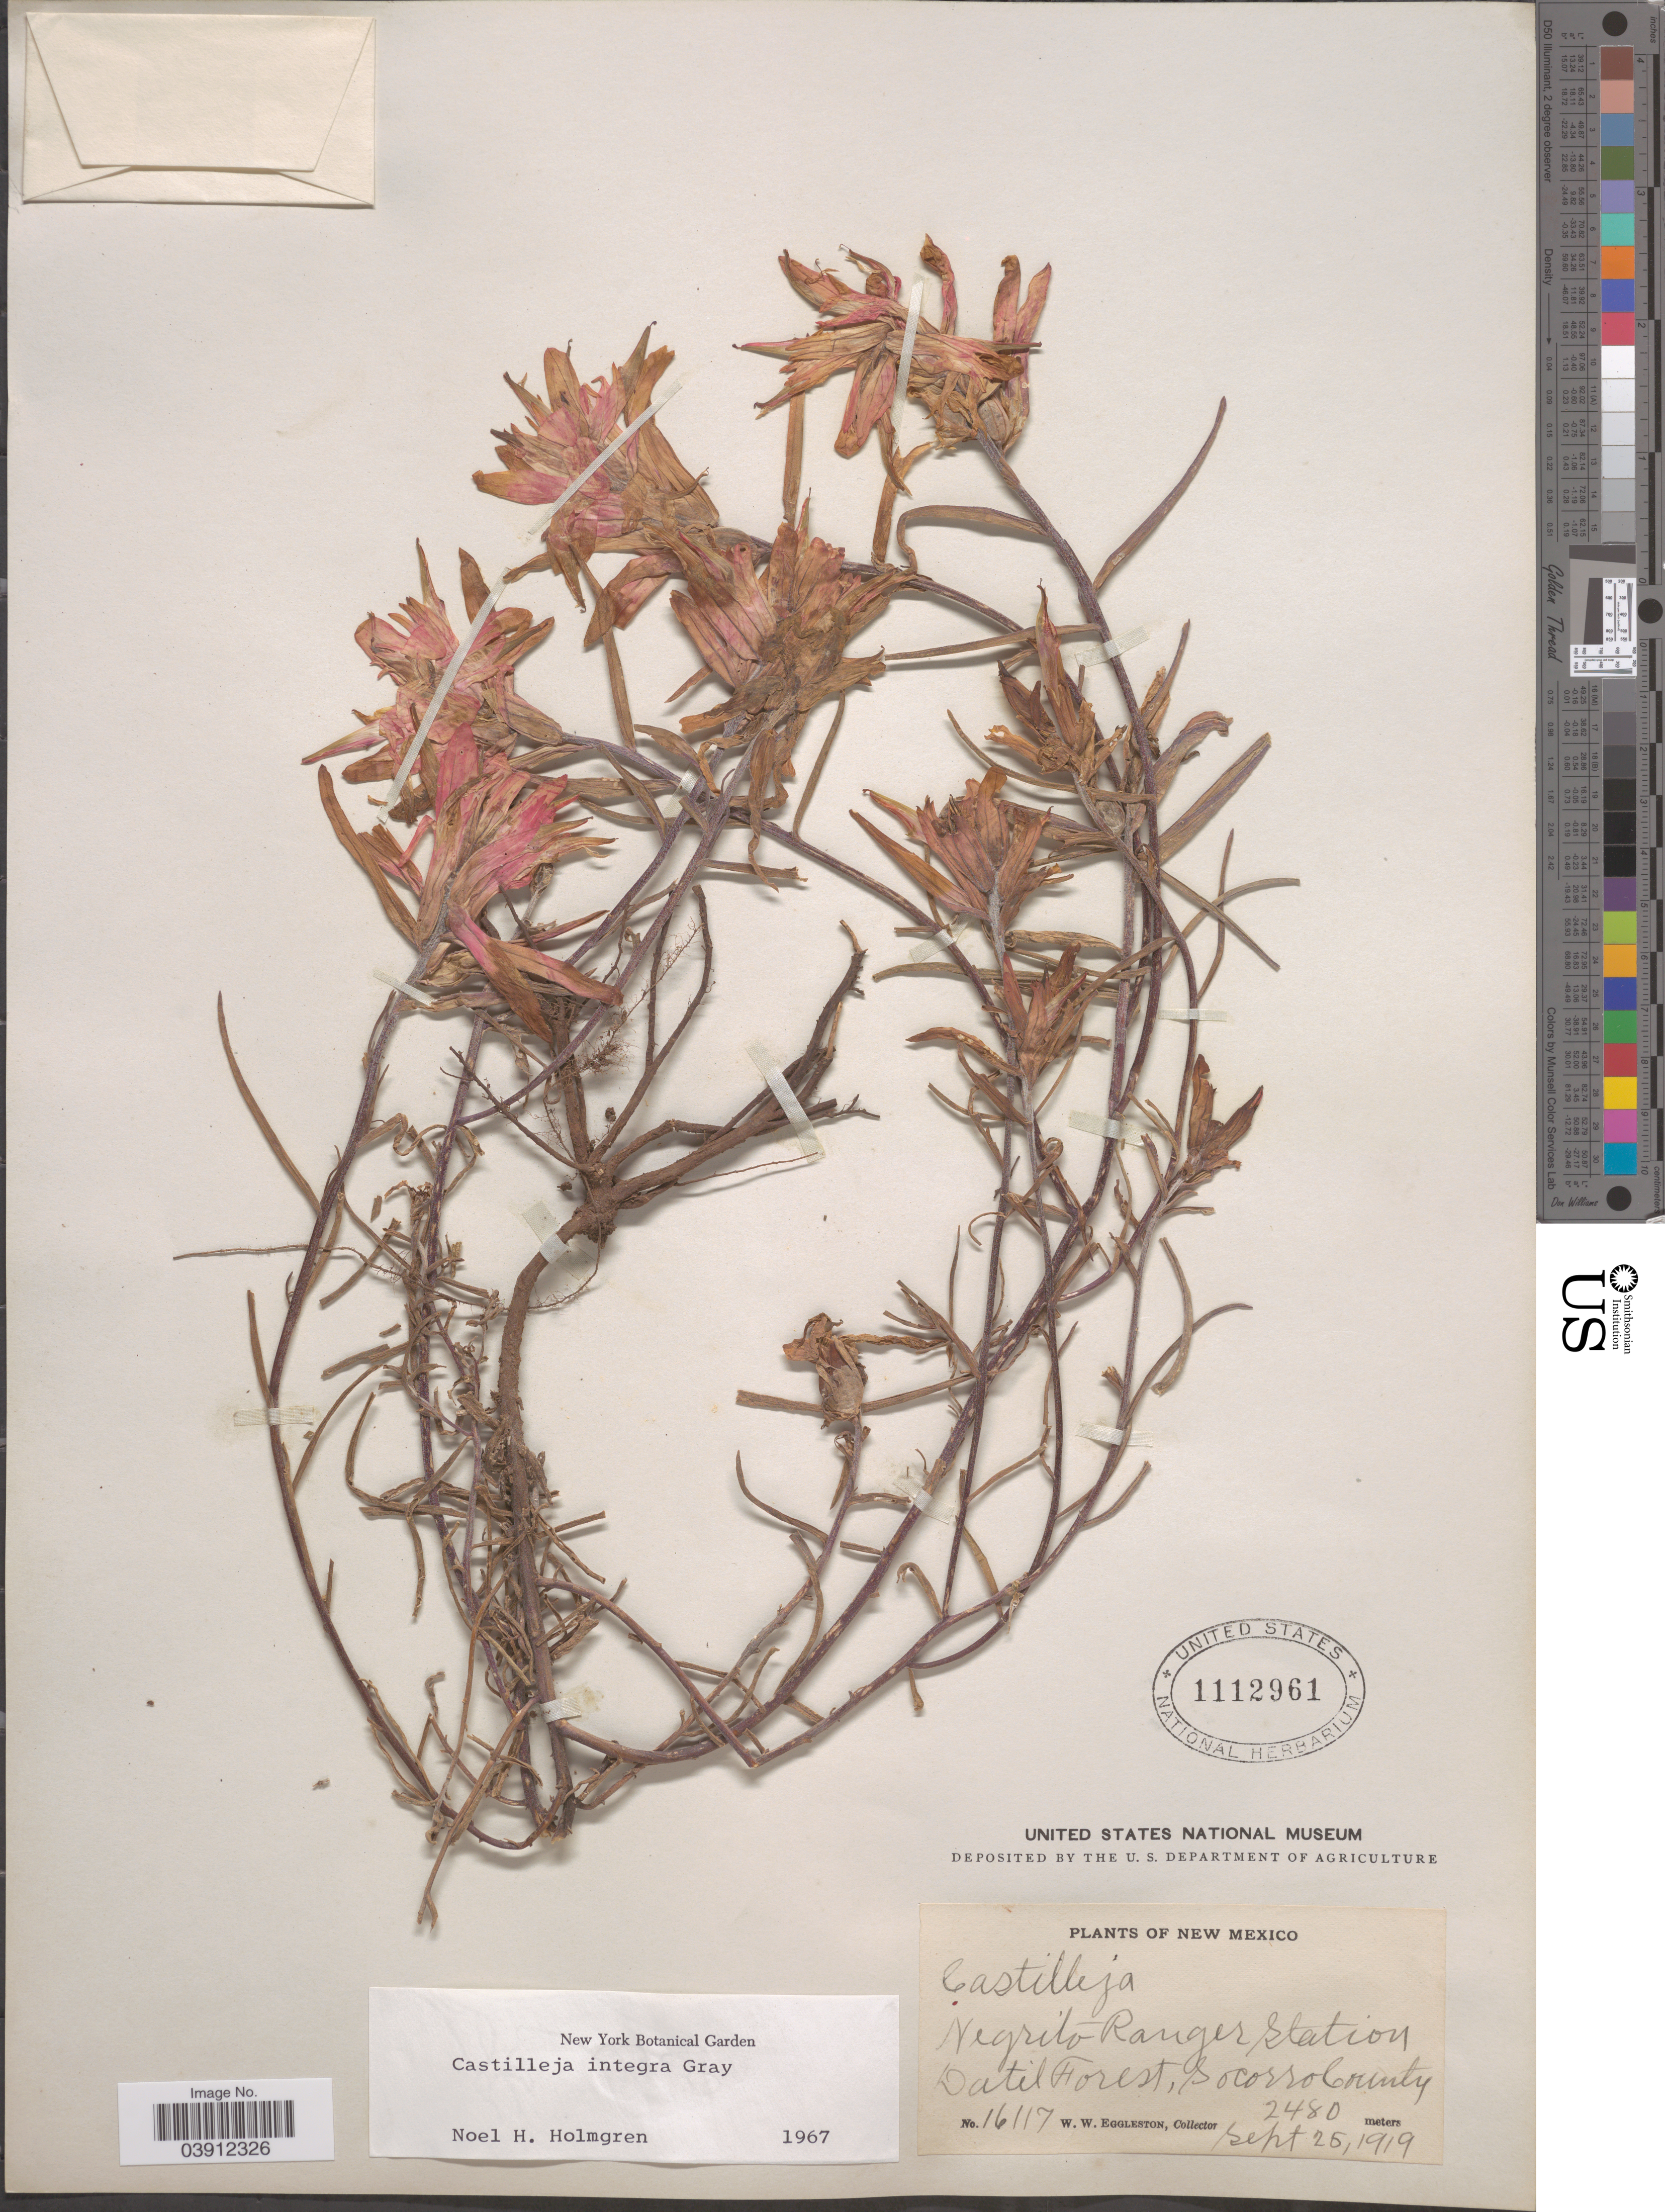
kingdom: Plantae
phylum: Tracheophyta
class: Magnoliopsida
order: Lamiales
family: Orobanchaceae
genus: Castilleja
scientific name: Castilleja integra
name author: A. Gray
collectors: W. W. Eggleston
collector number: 16117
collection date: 1919-09-25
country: United States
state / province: New Mexico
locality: Negrito Ranger Station. Datil Forest, Socorro County.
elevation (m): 2480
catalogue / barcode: US 1112961